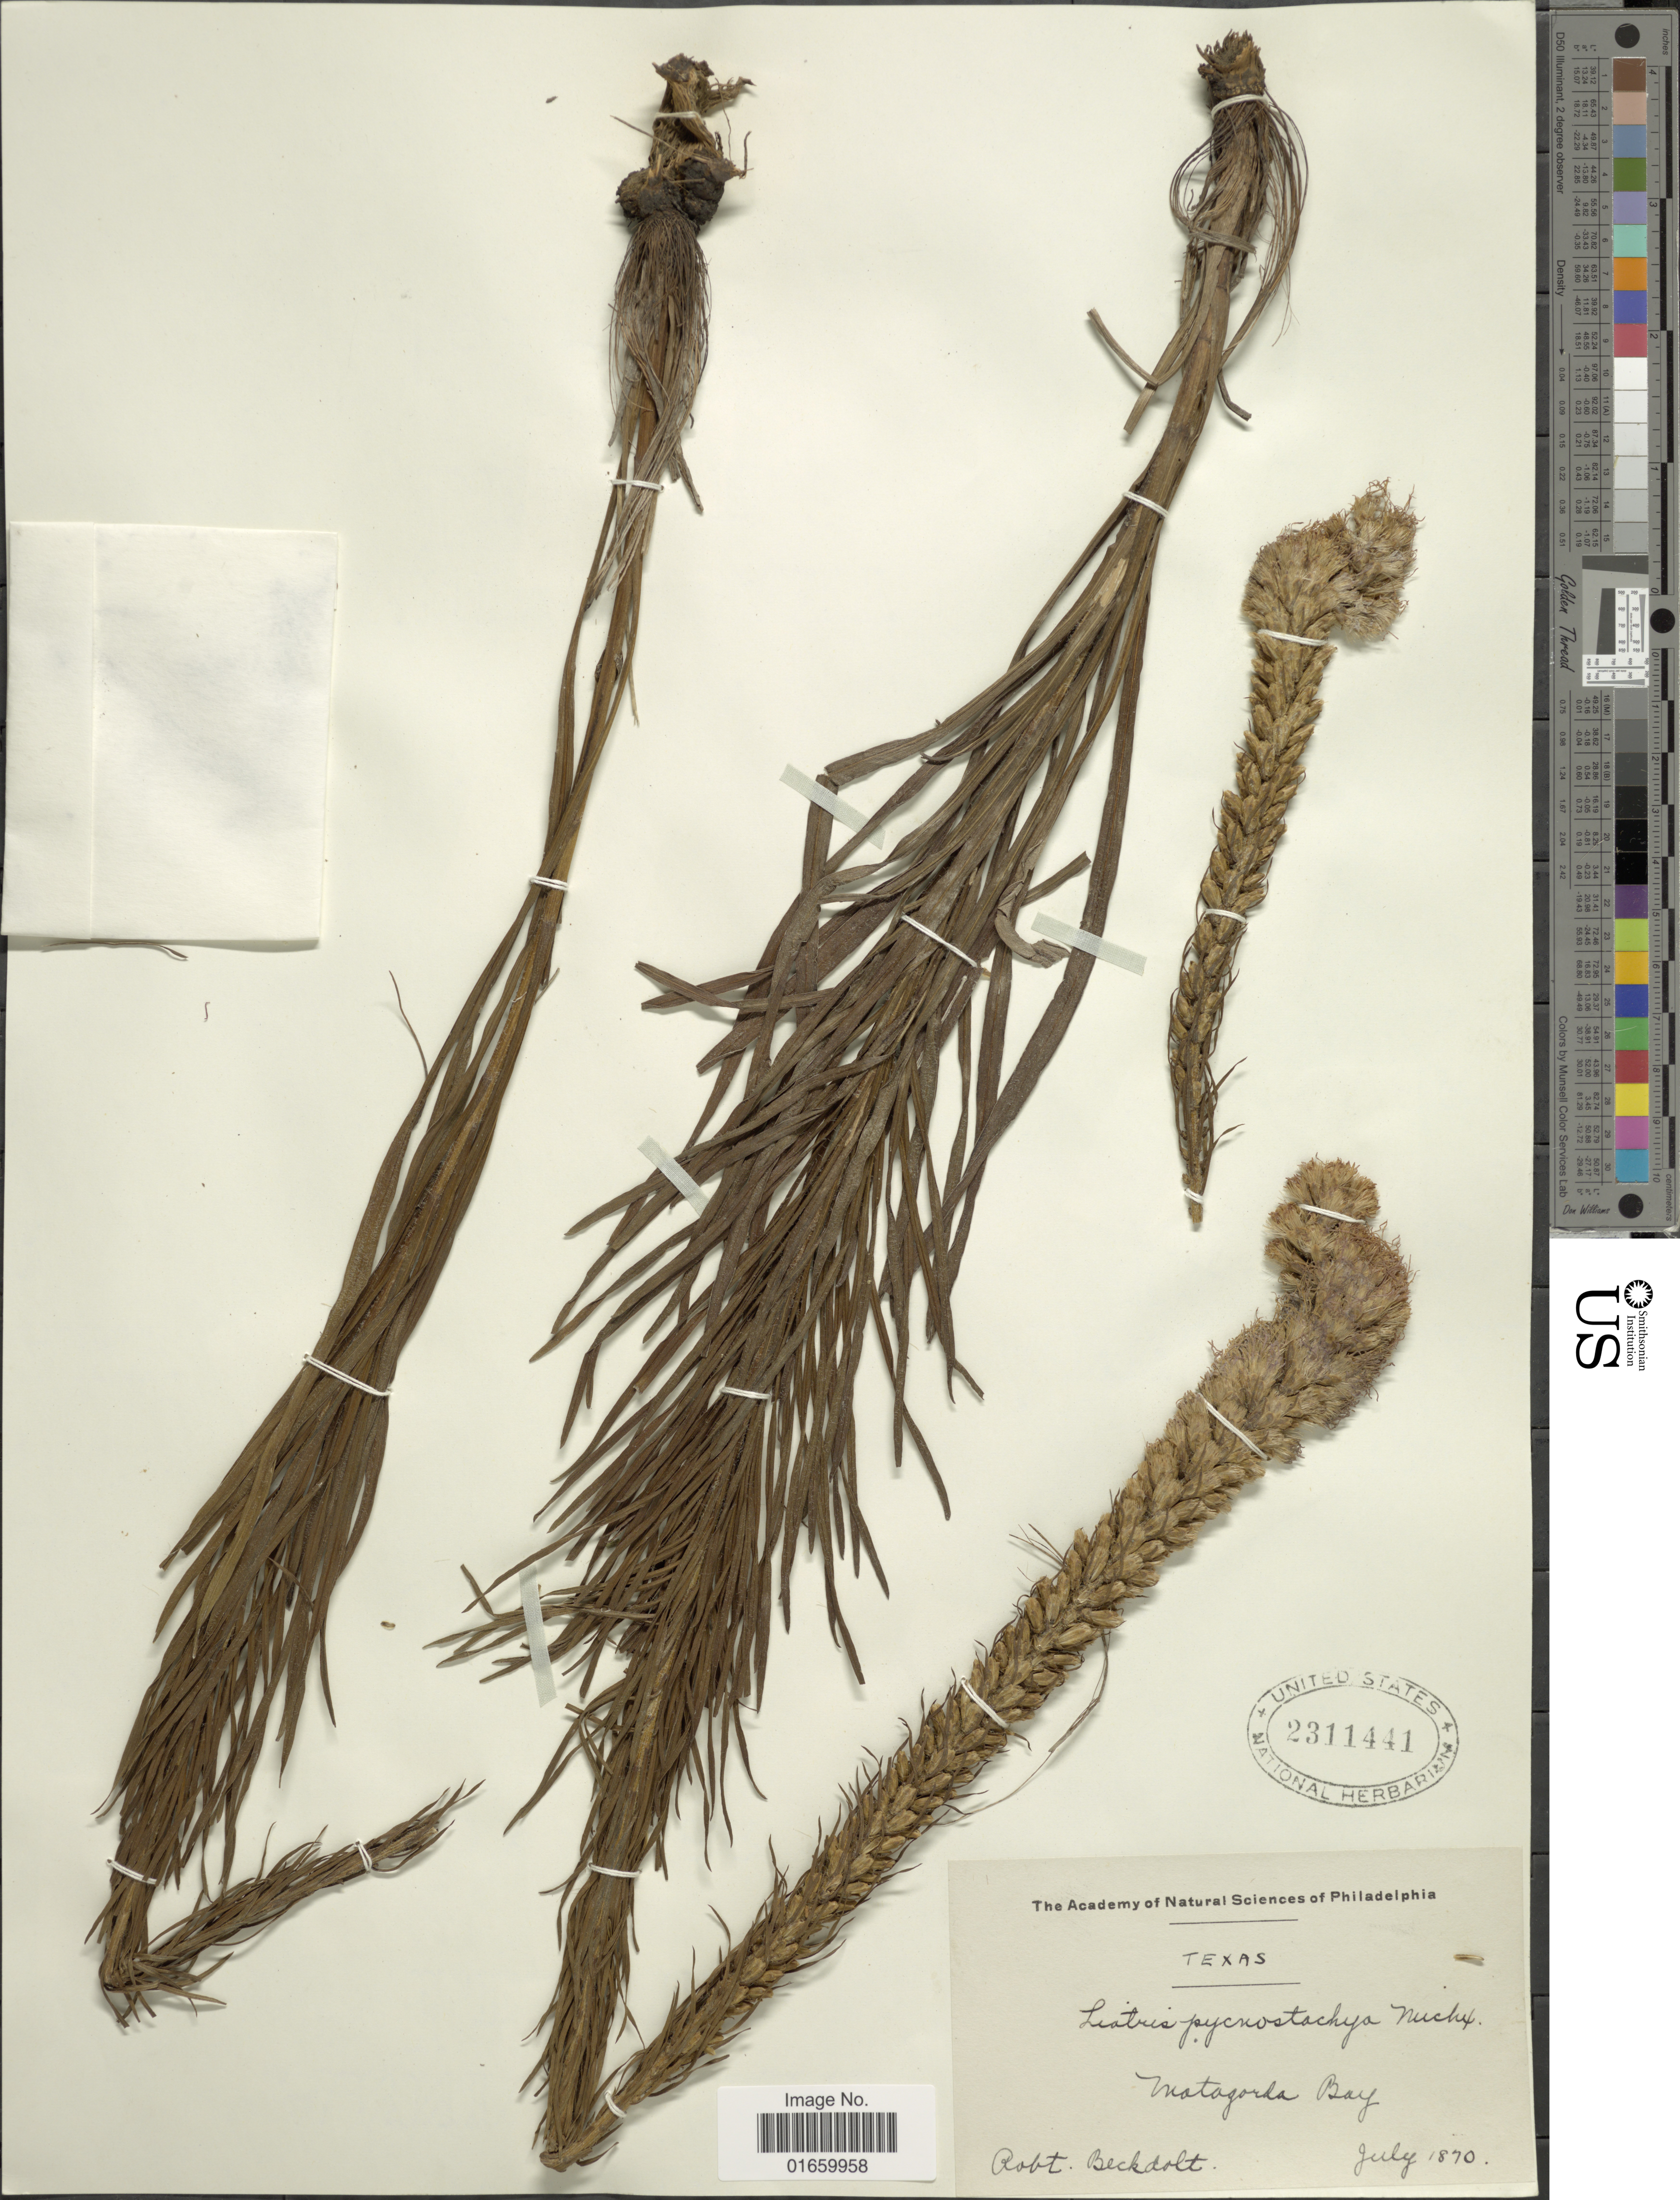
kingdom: Plantae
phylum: Tracheophyta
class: Magnoliopsida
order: Asterales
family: Asteraceae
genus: Liatris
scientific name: Liatris sp.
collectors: R. Beckdolt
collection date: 1870-07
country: United States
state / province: Texas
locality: Matagorda Bay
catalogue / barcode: US 2311441